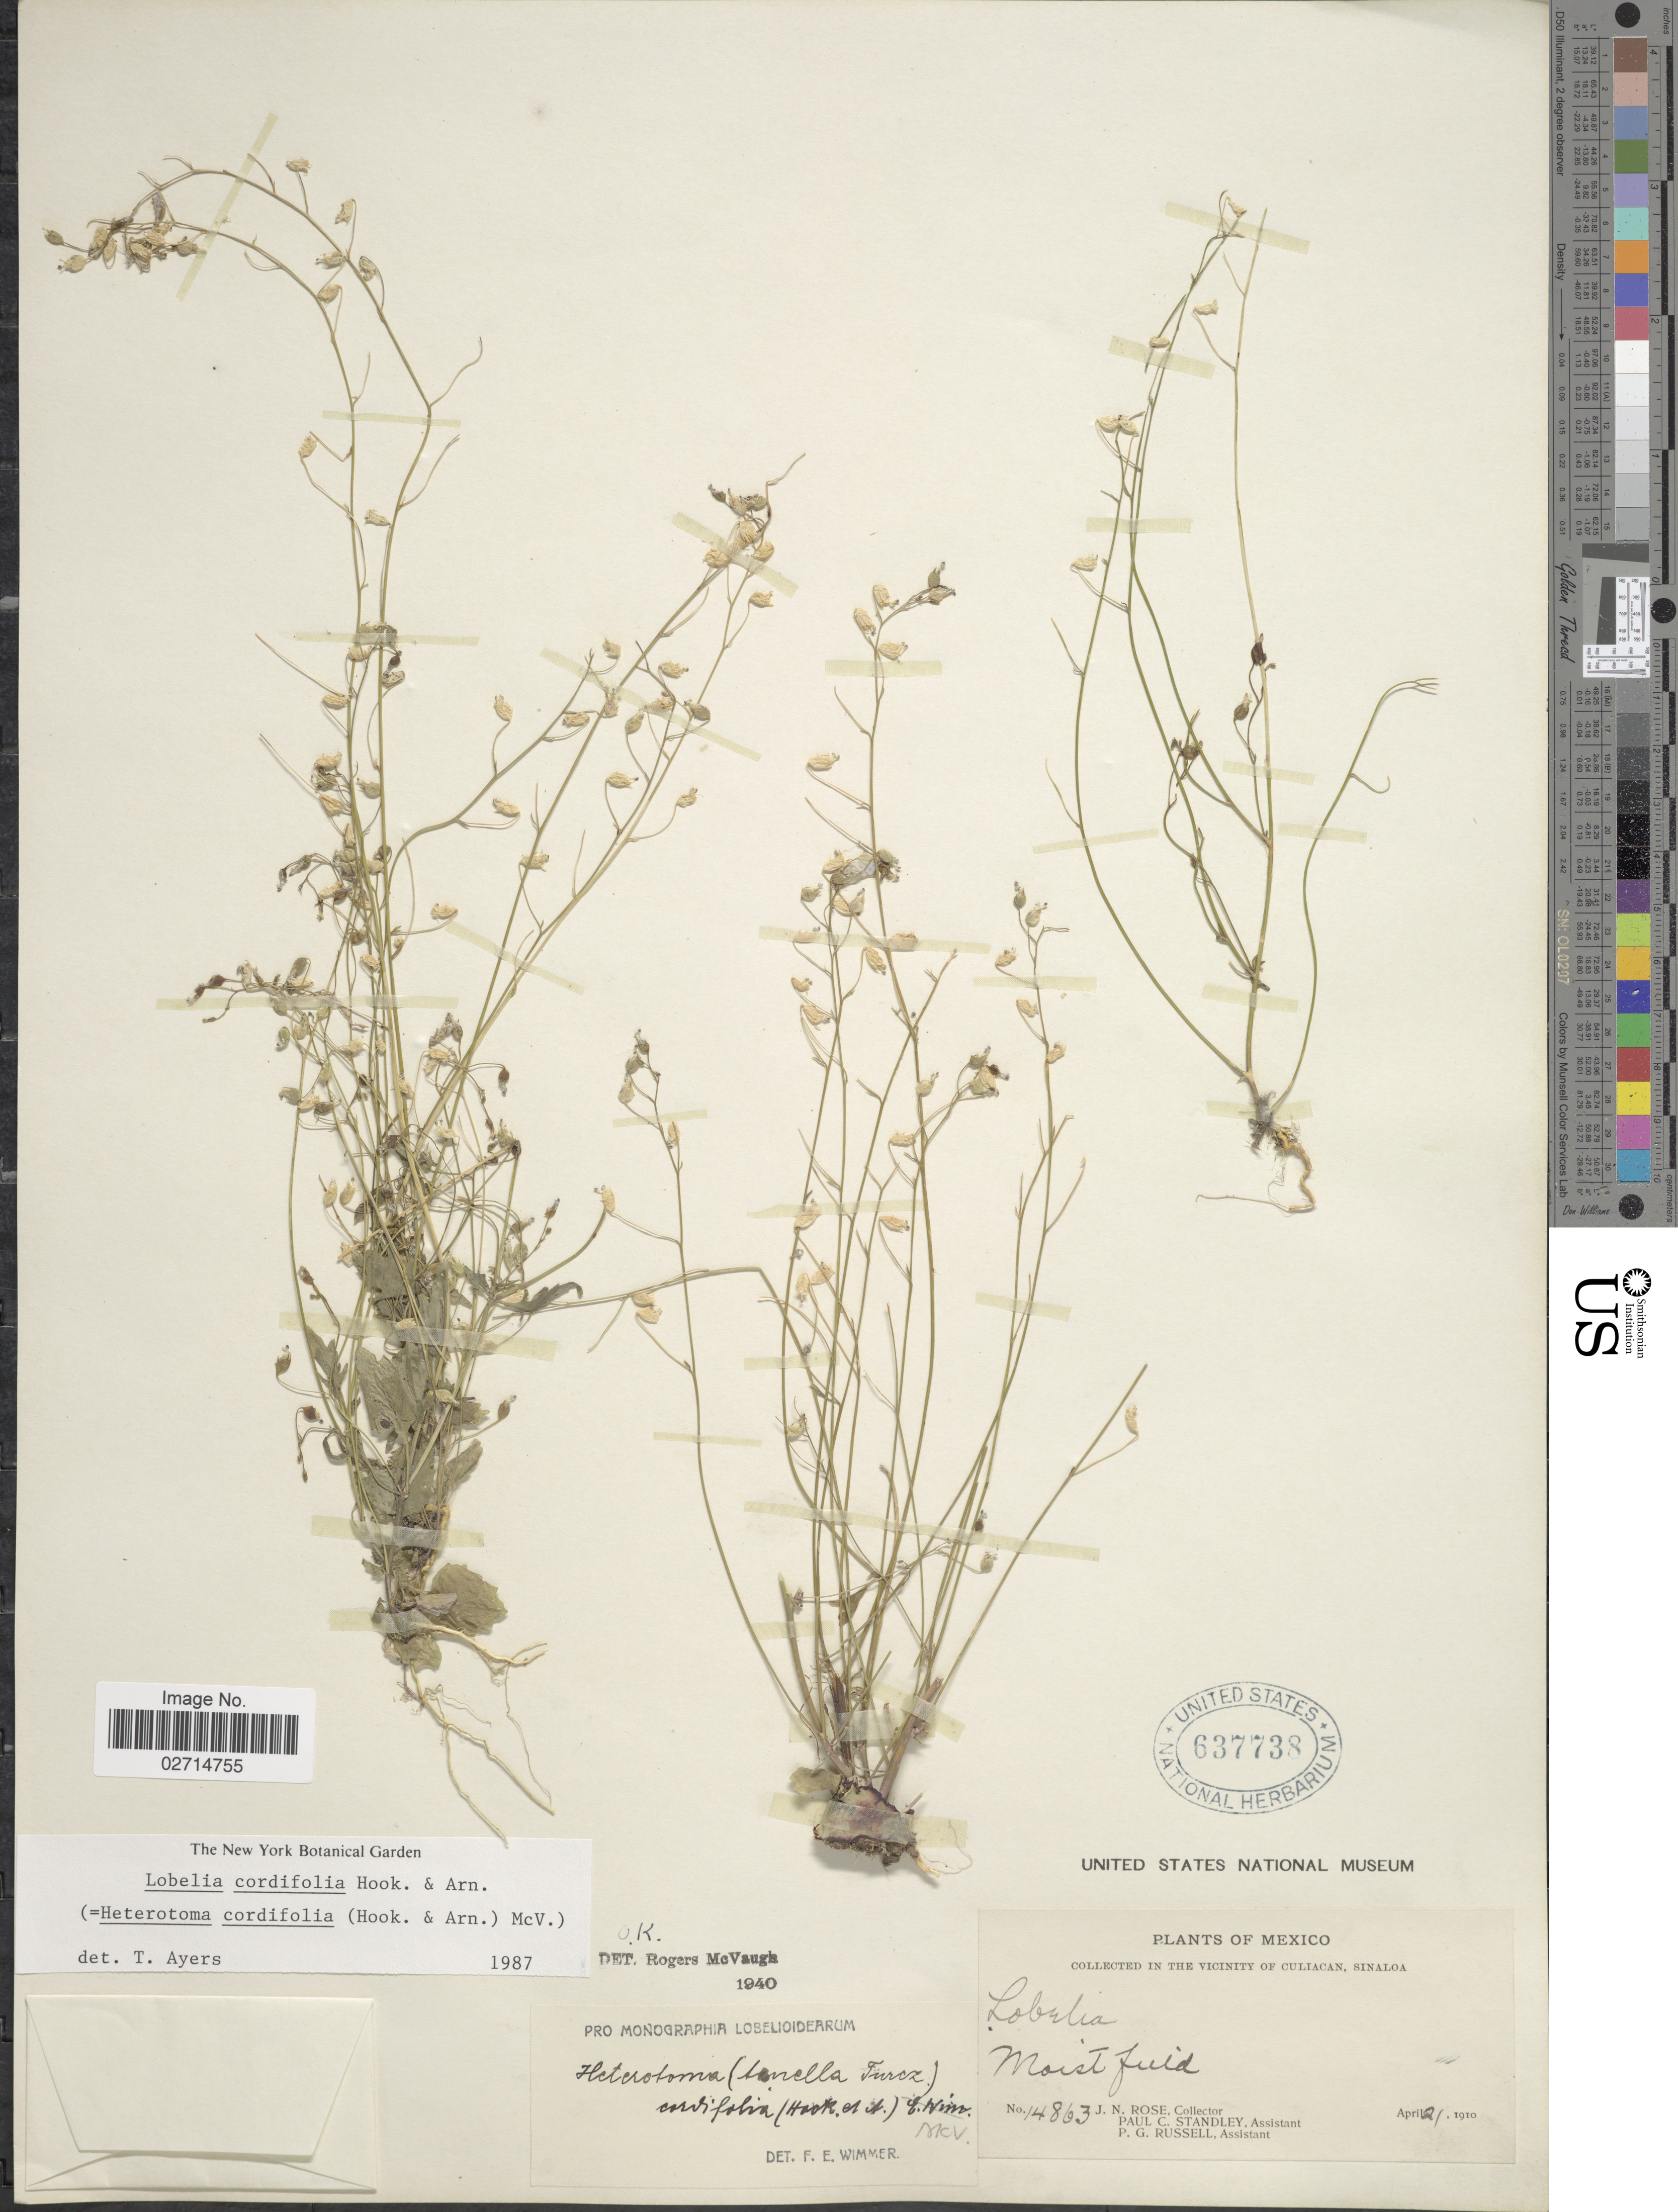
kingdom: Plantae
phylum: Tracheophyta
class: Magnoliopsida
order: Asterales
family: Campanulaceae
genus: Lobelia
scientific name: Lobelia cordifolia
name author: Hook. & Arn.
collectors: J. N. Rose, P. C. Standley & P. G. Russell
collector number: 14863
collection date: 1910-04-21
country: Mexico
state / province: Sinaloa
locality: Vicinity of Culiacan.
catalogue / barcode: US 637738